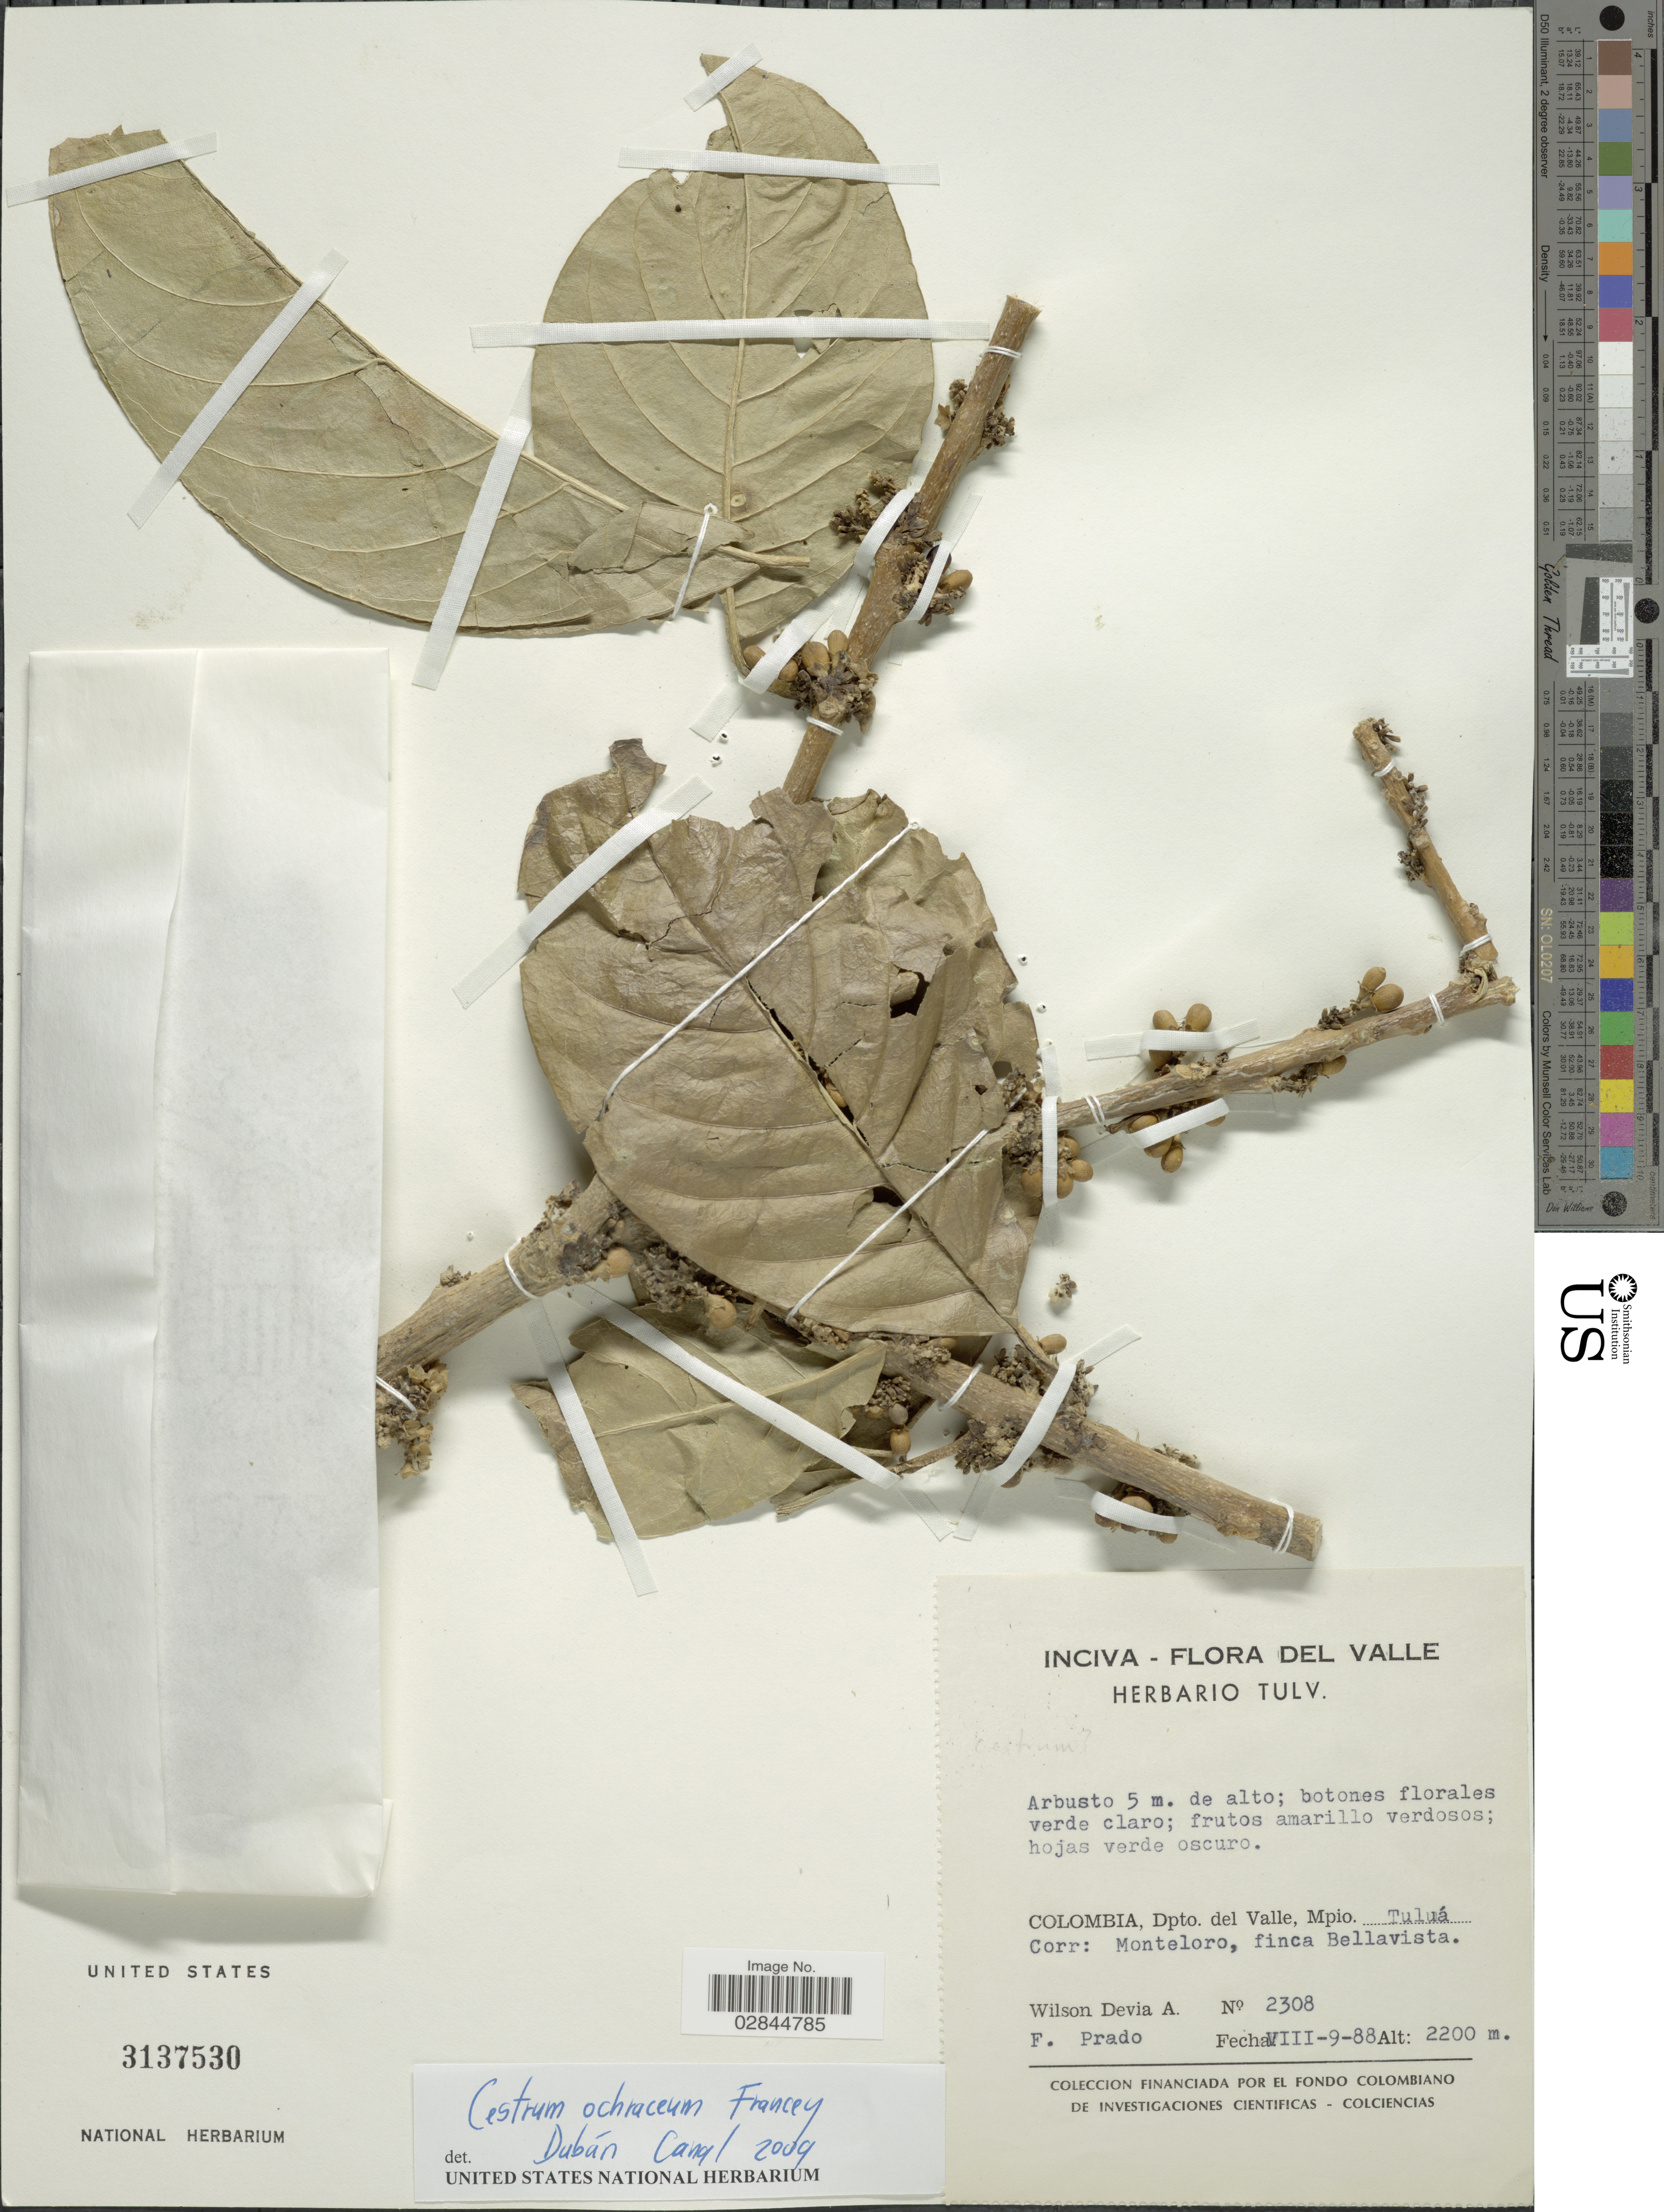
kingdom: Plantae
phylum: Tracheophyta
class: Magnoliopsida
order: Solanales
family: Solanaceae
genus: Cestrum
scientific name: Cestrum ochraceum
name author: Francey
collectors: W. Devia A. & F. Prado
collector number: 2308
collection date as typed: Transcribed d/m/y: 9/8/88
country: Colombia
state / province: Valle del Cauca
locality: Dpto. del Valle, Mpio. Tuluá. Corr: Monteloro, finca Bellavista.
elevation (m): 2200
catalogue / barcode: US 3137530